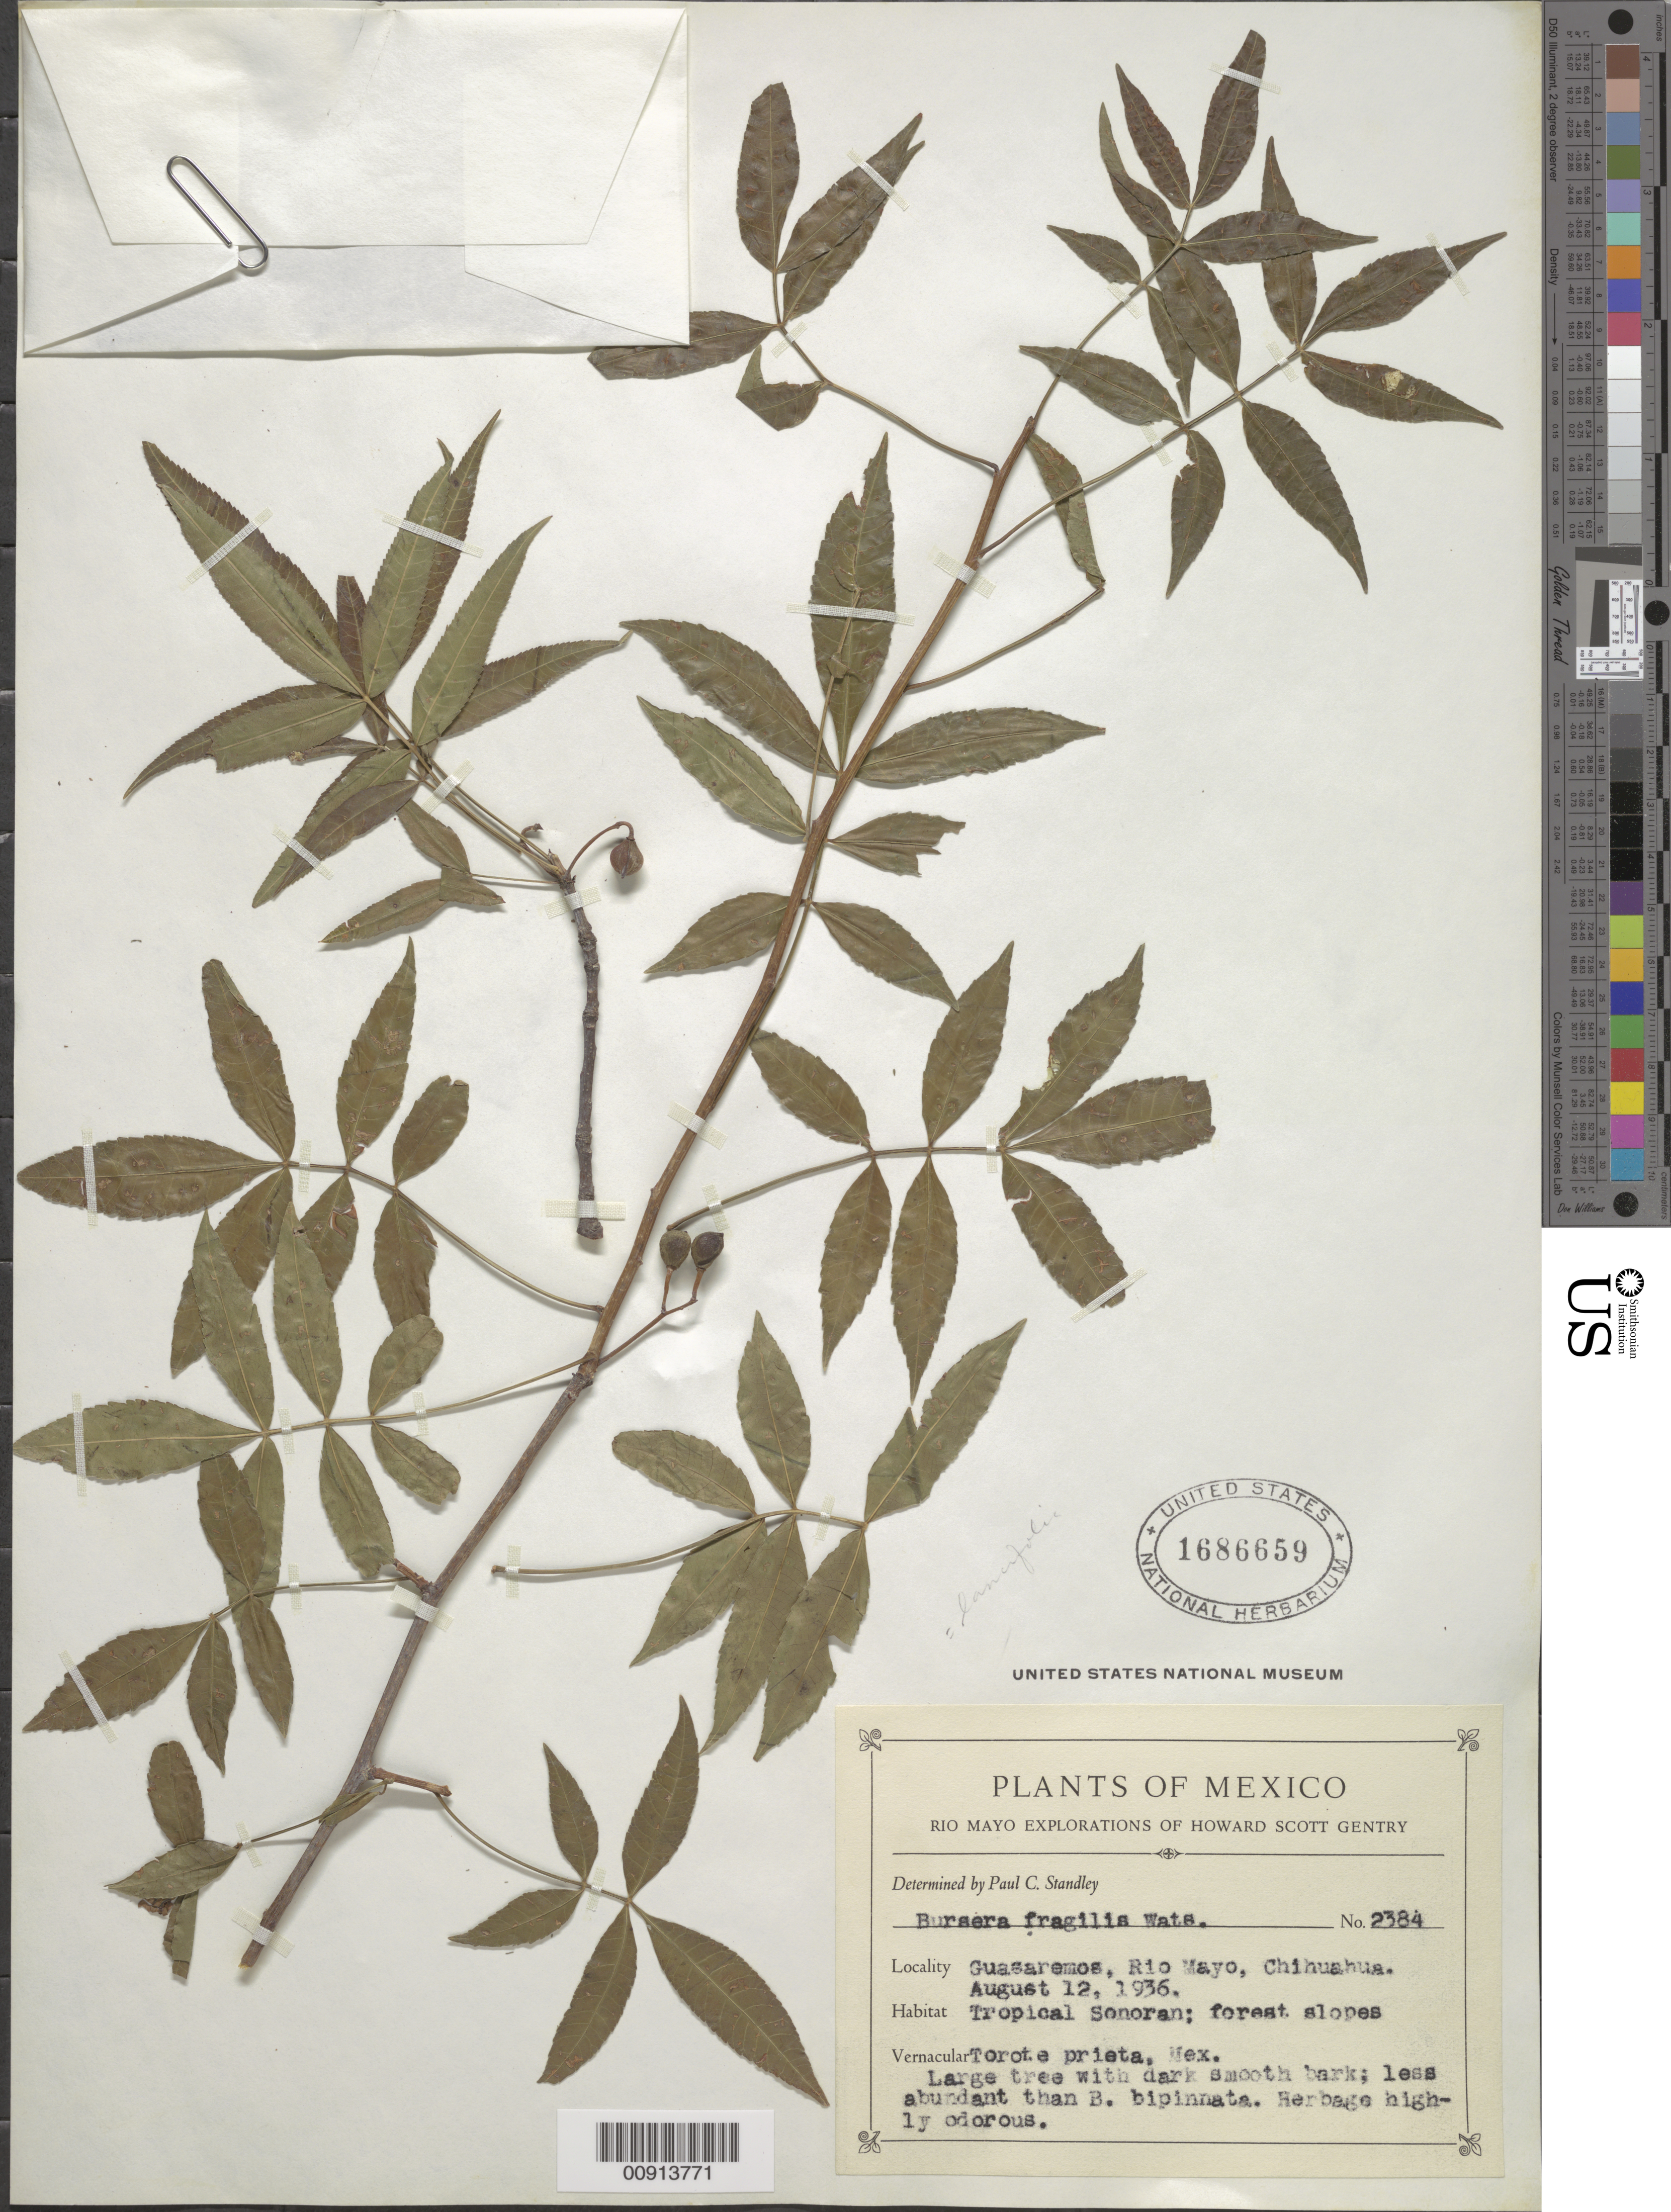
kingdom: Plantae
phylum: Tracheophyta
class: Magnoliopsida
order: Sapindales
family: Burseraceae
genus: Bursera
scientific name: Bursera lancifolia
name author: (Schltdl.) Engl.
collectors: H. S. Gentry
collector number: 2384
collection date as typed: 12 Aug 1936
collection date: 1936-08-12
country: Mexico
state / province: Chihuahua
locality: Guasaremos, Río Mayo, Chihuahua.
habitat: Tropical Sonoran; forest slopes.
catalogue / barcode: US 1686659